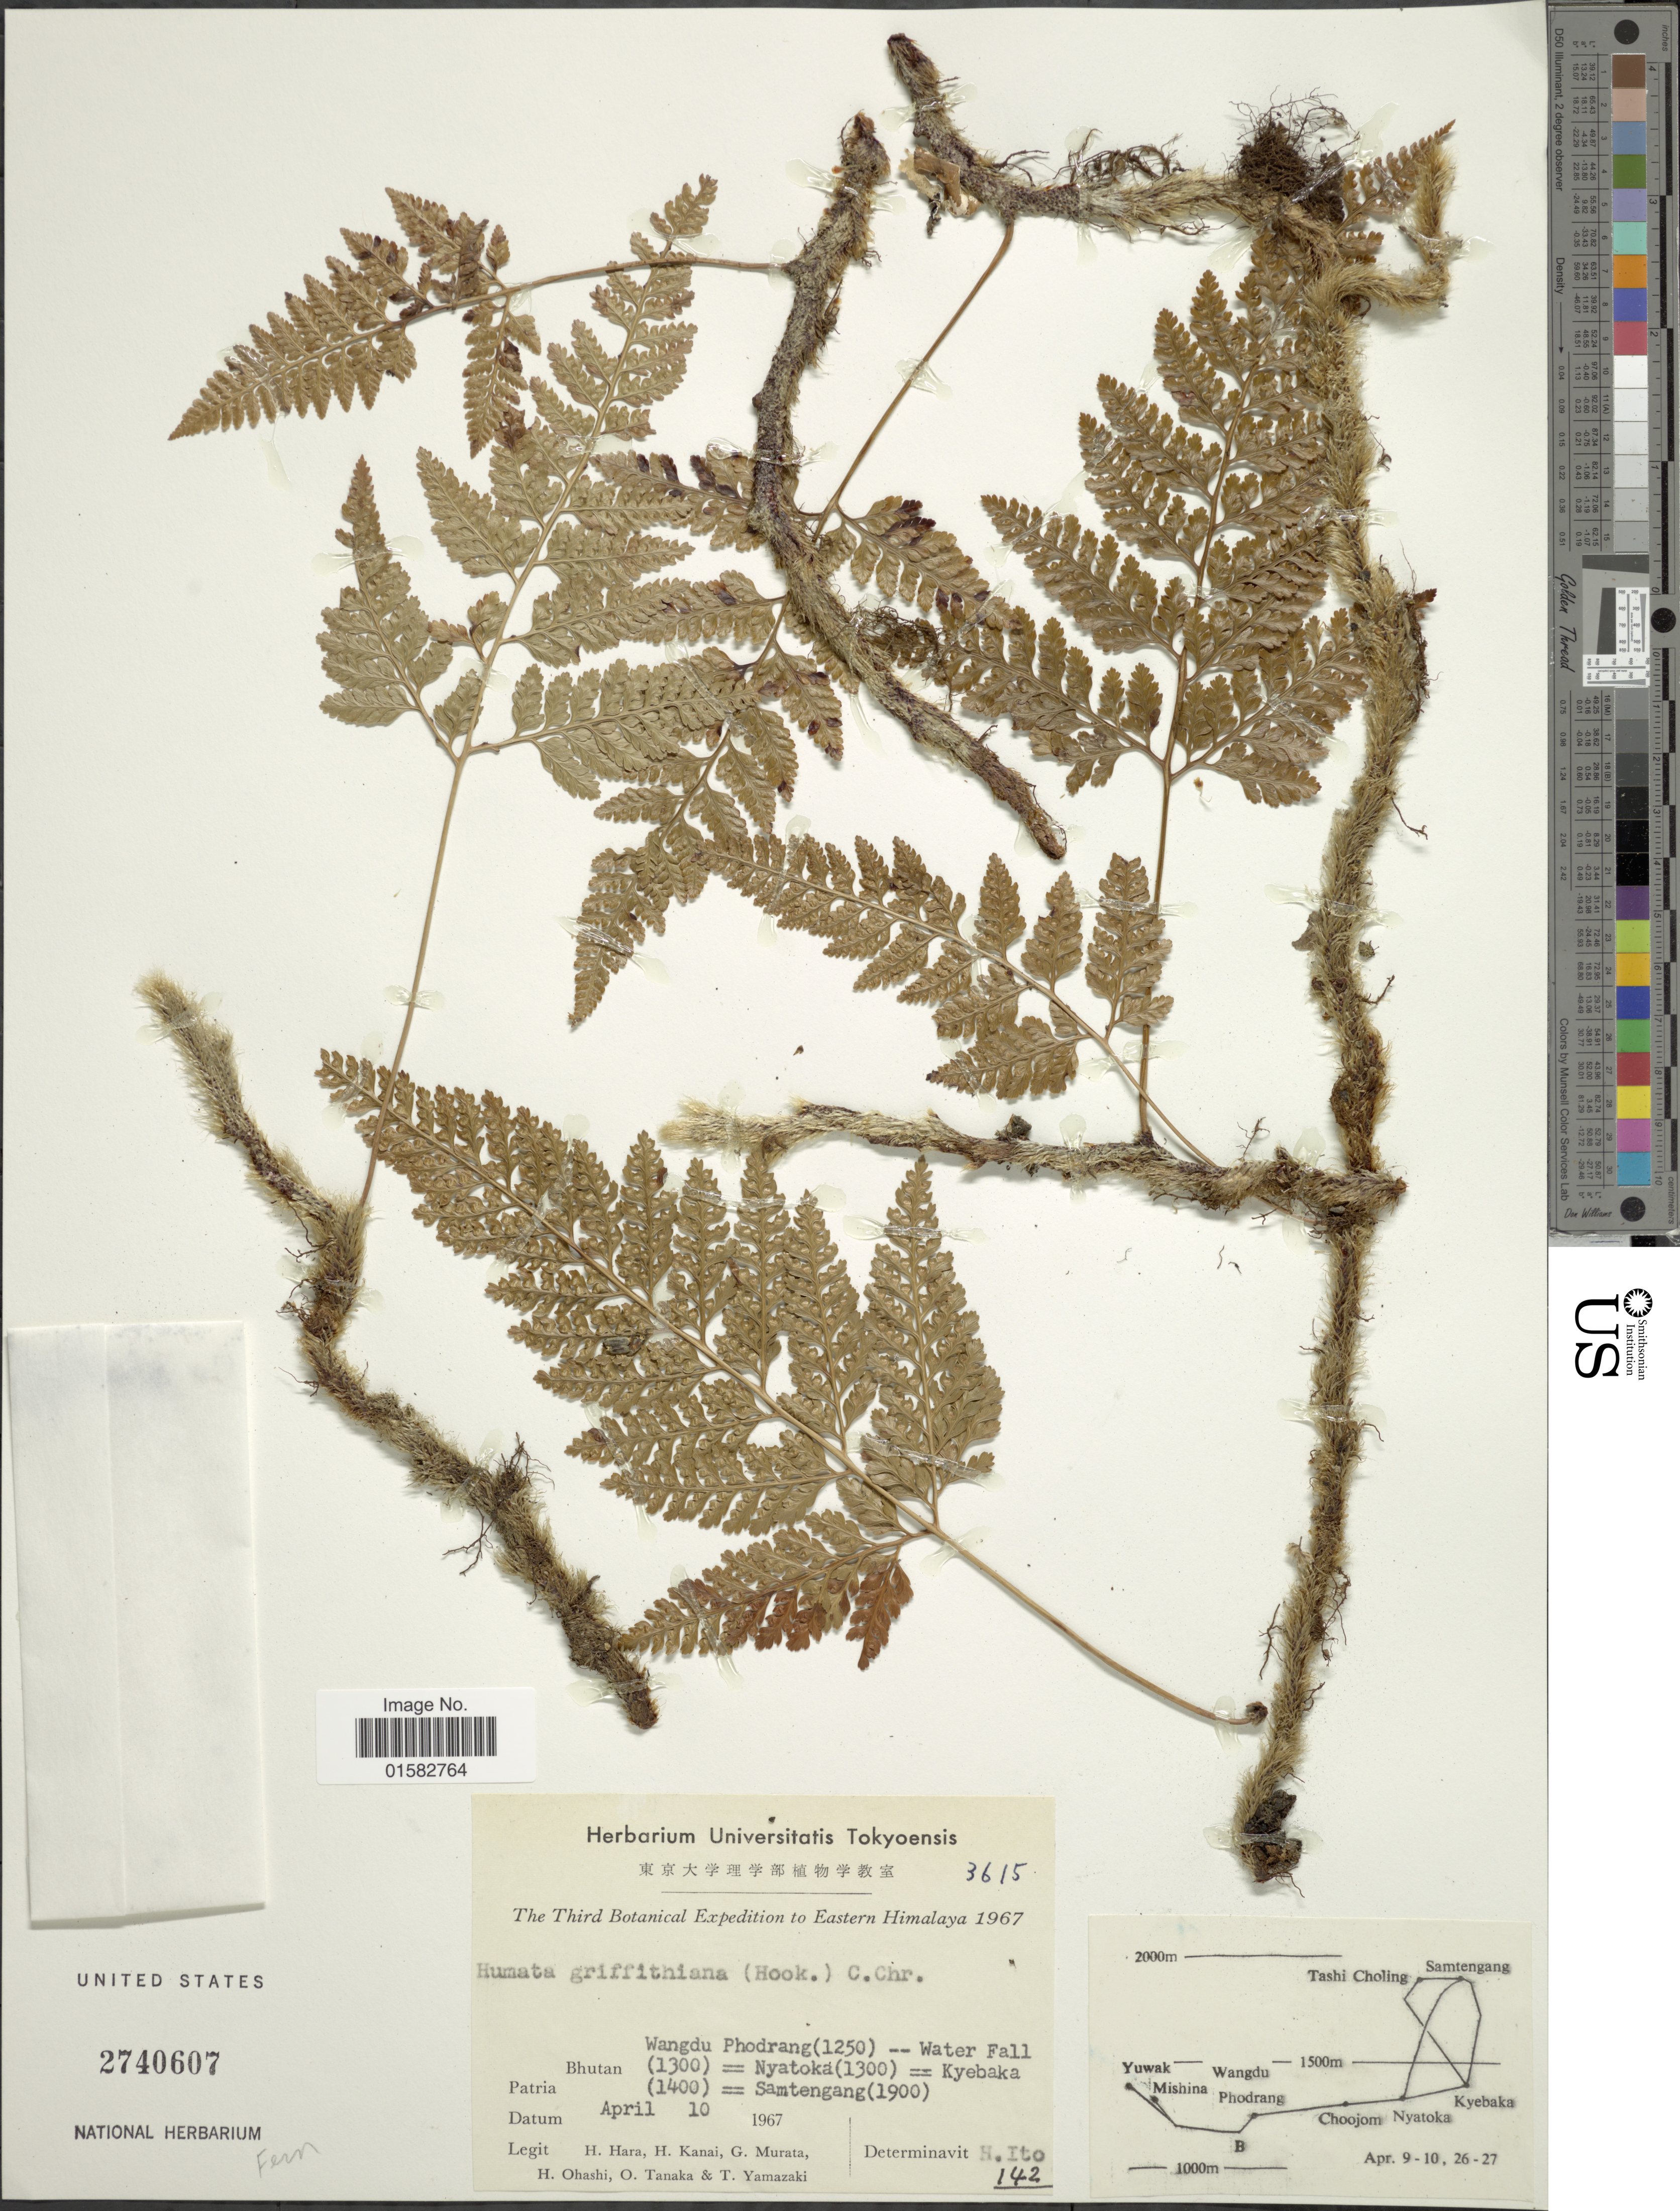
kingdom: Plantae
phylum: Tracheophyta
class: Polypodiopsida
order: Polypodiales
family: Davalliaceae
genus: Davallia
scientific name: Davallia griffithiana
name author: Hook.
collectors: H. Hara, H. Kanai, G. Murata, H. Ohashi & et al.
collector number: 3615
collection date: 1967-04-10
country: Bhutan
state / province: Wangdue Phodrang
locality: Eastern Himalaya, Bhutan, Wangdu Phodrang, Water Fall, nyatoka, Kyebaka, Samtegang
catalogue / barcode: US 2740607